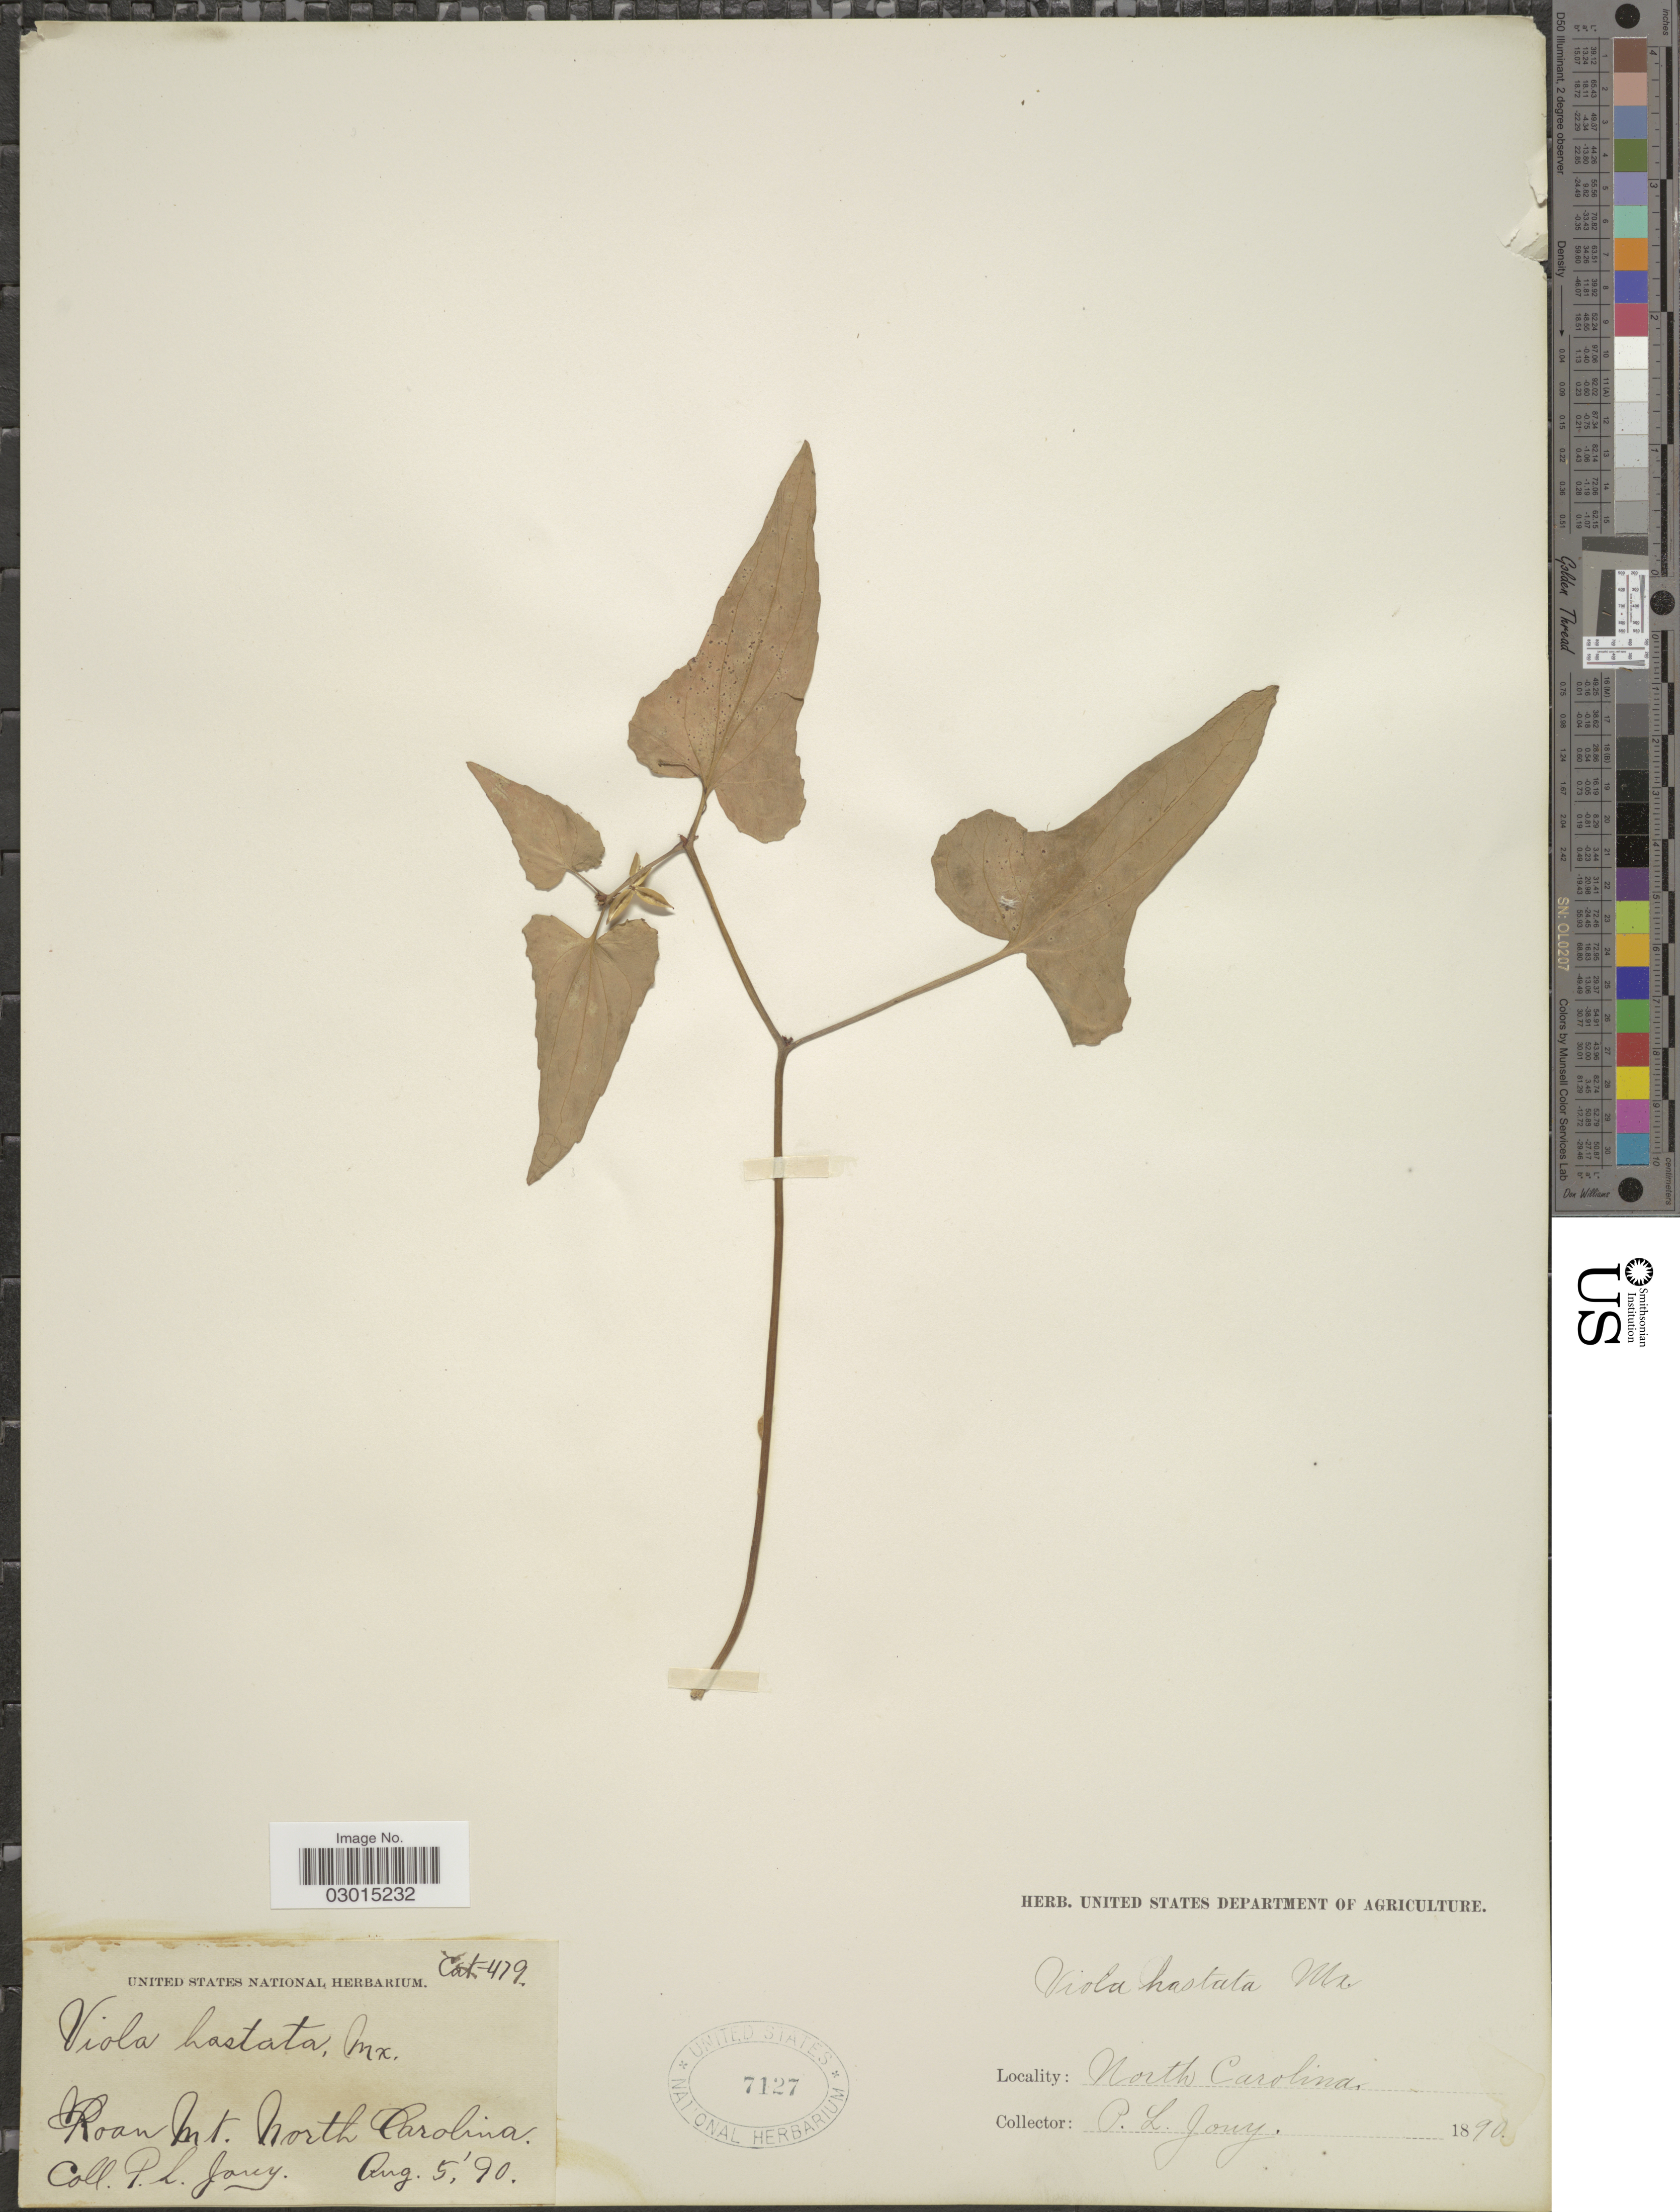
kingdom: Plantae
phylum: Tracheophyta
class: Magnoliopsida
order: Malpighiales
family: Violaceae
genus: Viola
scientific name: Viola hastata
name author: Michx.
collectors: P. Jony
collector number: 479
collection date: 1890-08-05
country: United States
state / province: North Carolina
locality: Roan Mt.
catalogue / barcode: US 7127